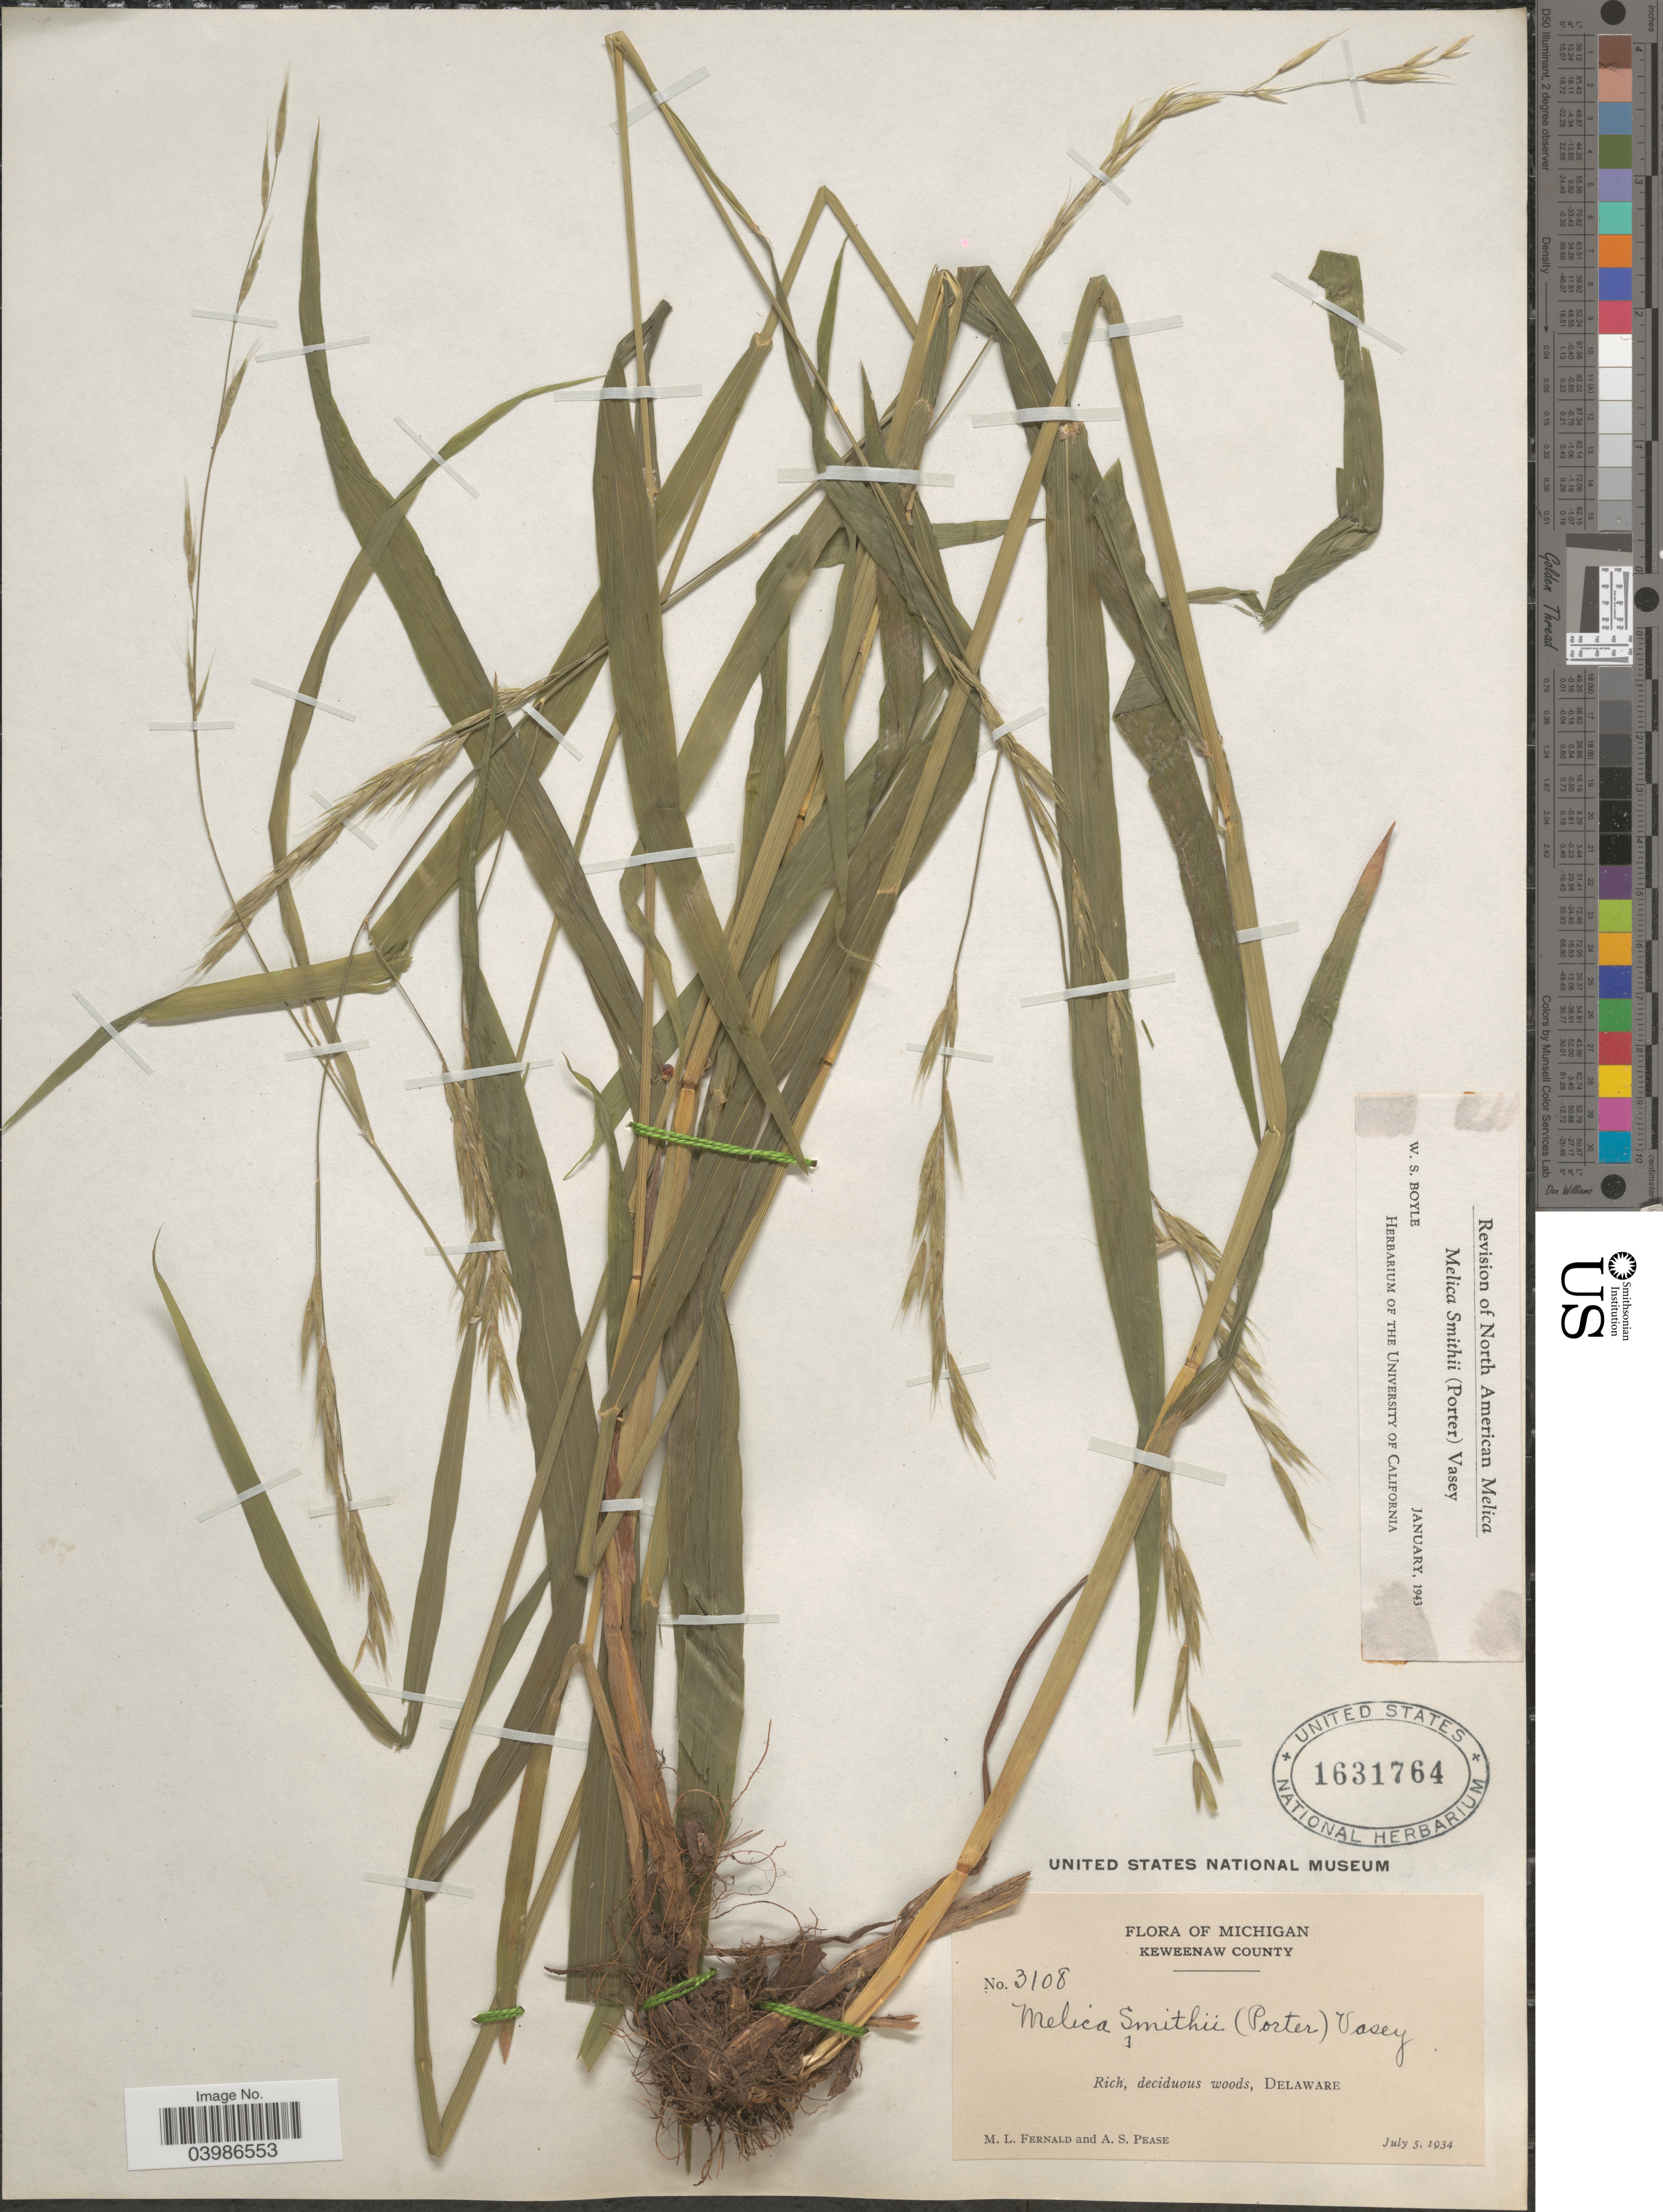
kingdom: Plantae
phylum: Tracheophyta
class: Liliopsida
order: Poales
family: Poaceae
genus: Melica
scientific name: Melica smithii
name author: (Porter ex A. Gray) Vasey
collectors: M. L. Fernald & A. S. Pease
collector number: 3108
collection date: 1934-07-05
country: United States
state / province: Michigan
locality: Keweenaw County. Delaware.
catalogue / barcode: US 1631764